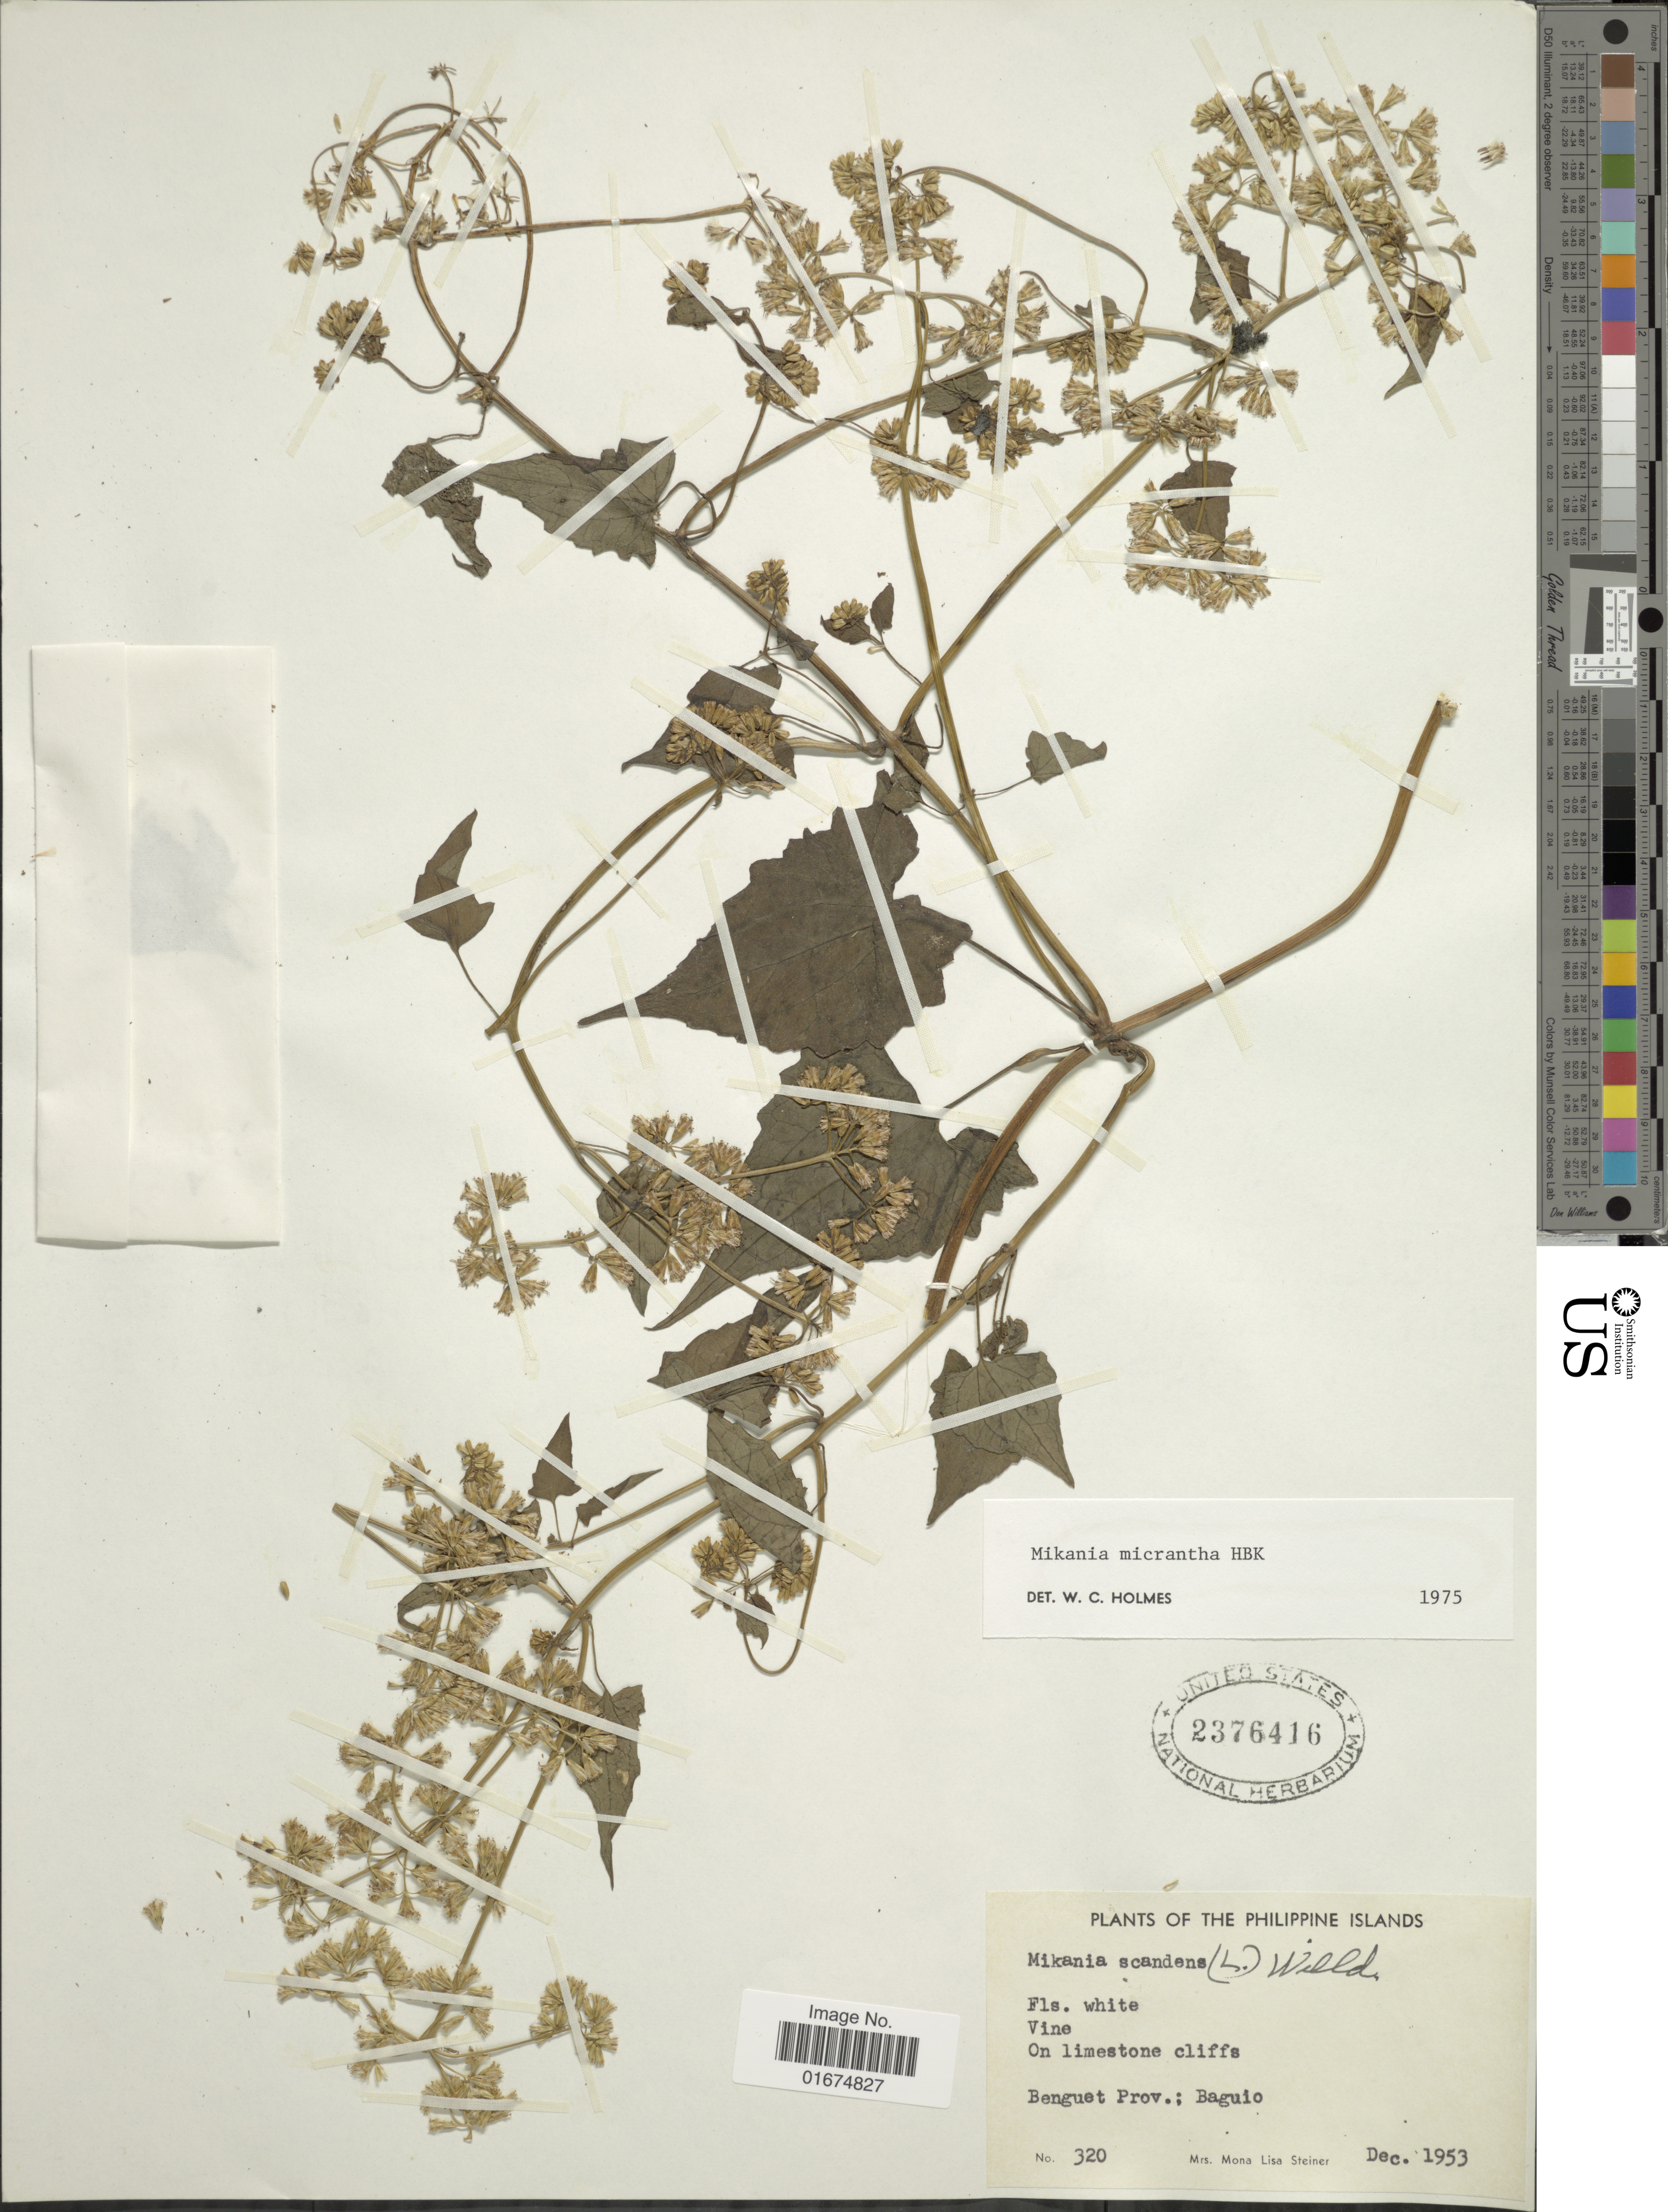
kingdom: Plantae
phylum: Tracheophyta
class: Magnoliopsida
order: Asterales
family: Asteraceae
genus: Mikania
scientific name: Mikania micrantha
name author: Kunth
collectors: M. Steiner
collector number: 320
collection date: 1953-12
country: Philippines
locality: Phillipine Island, Benguet Prov.: Baguio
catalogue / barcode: US 2376416